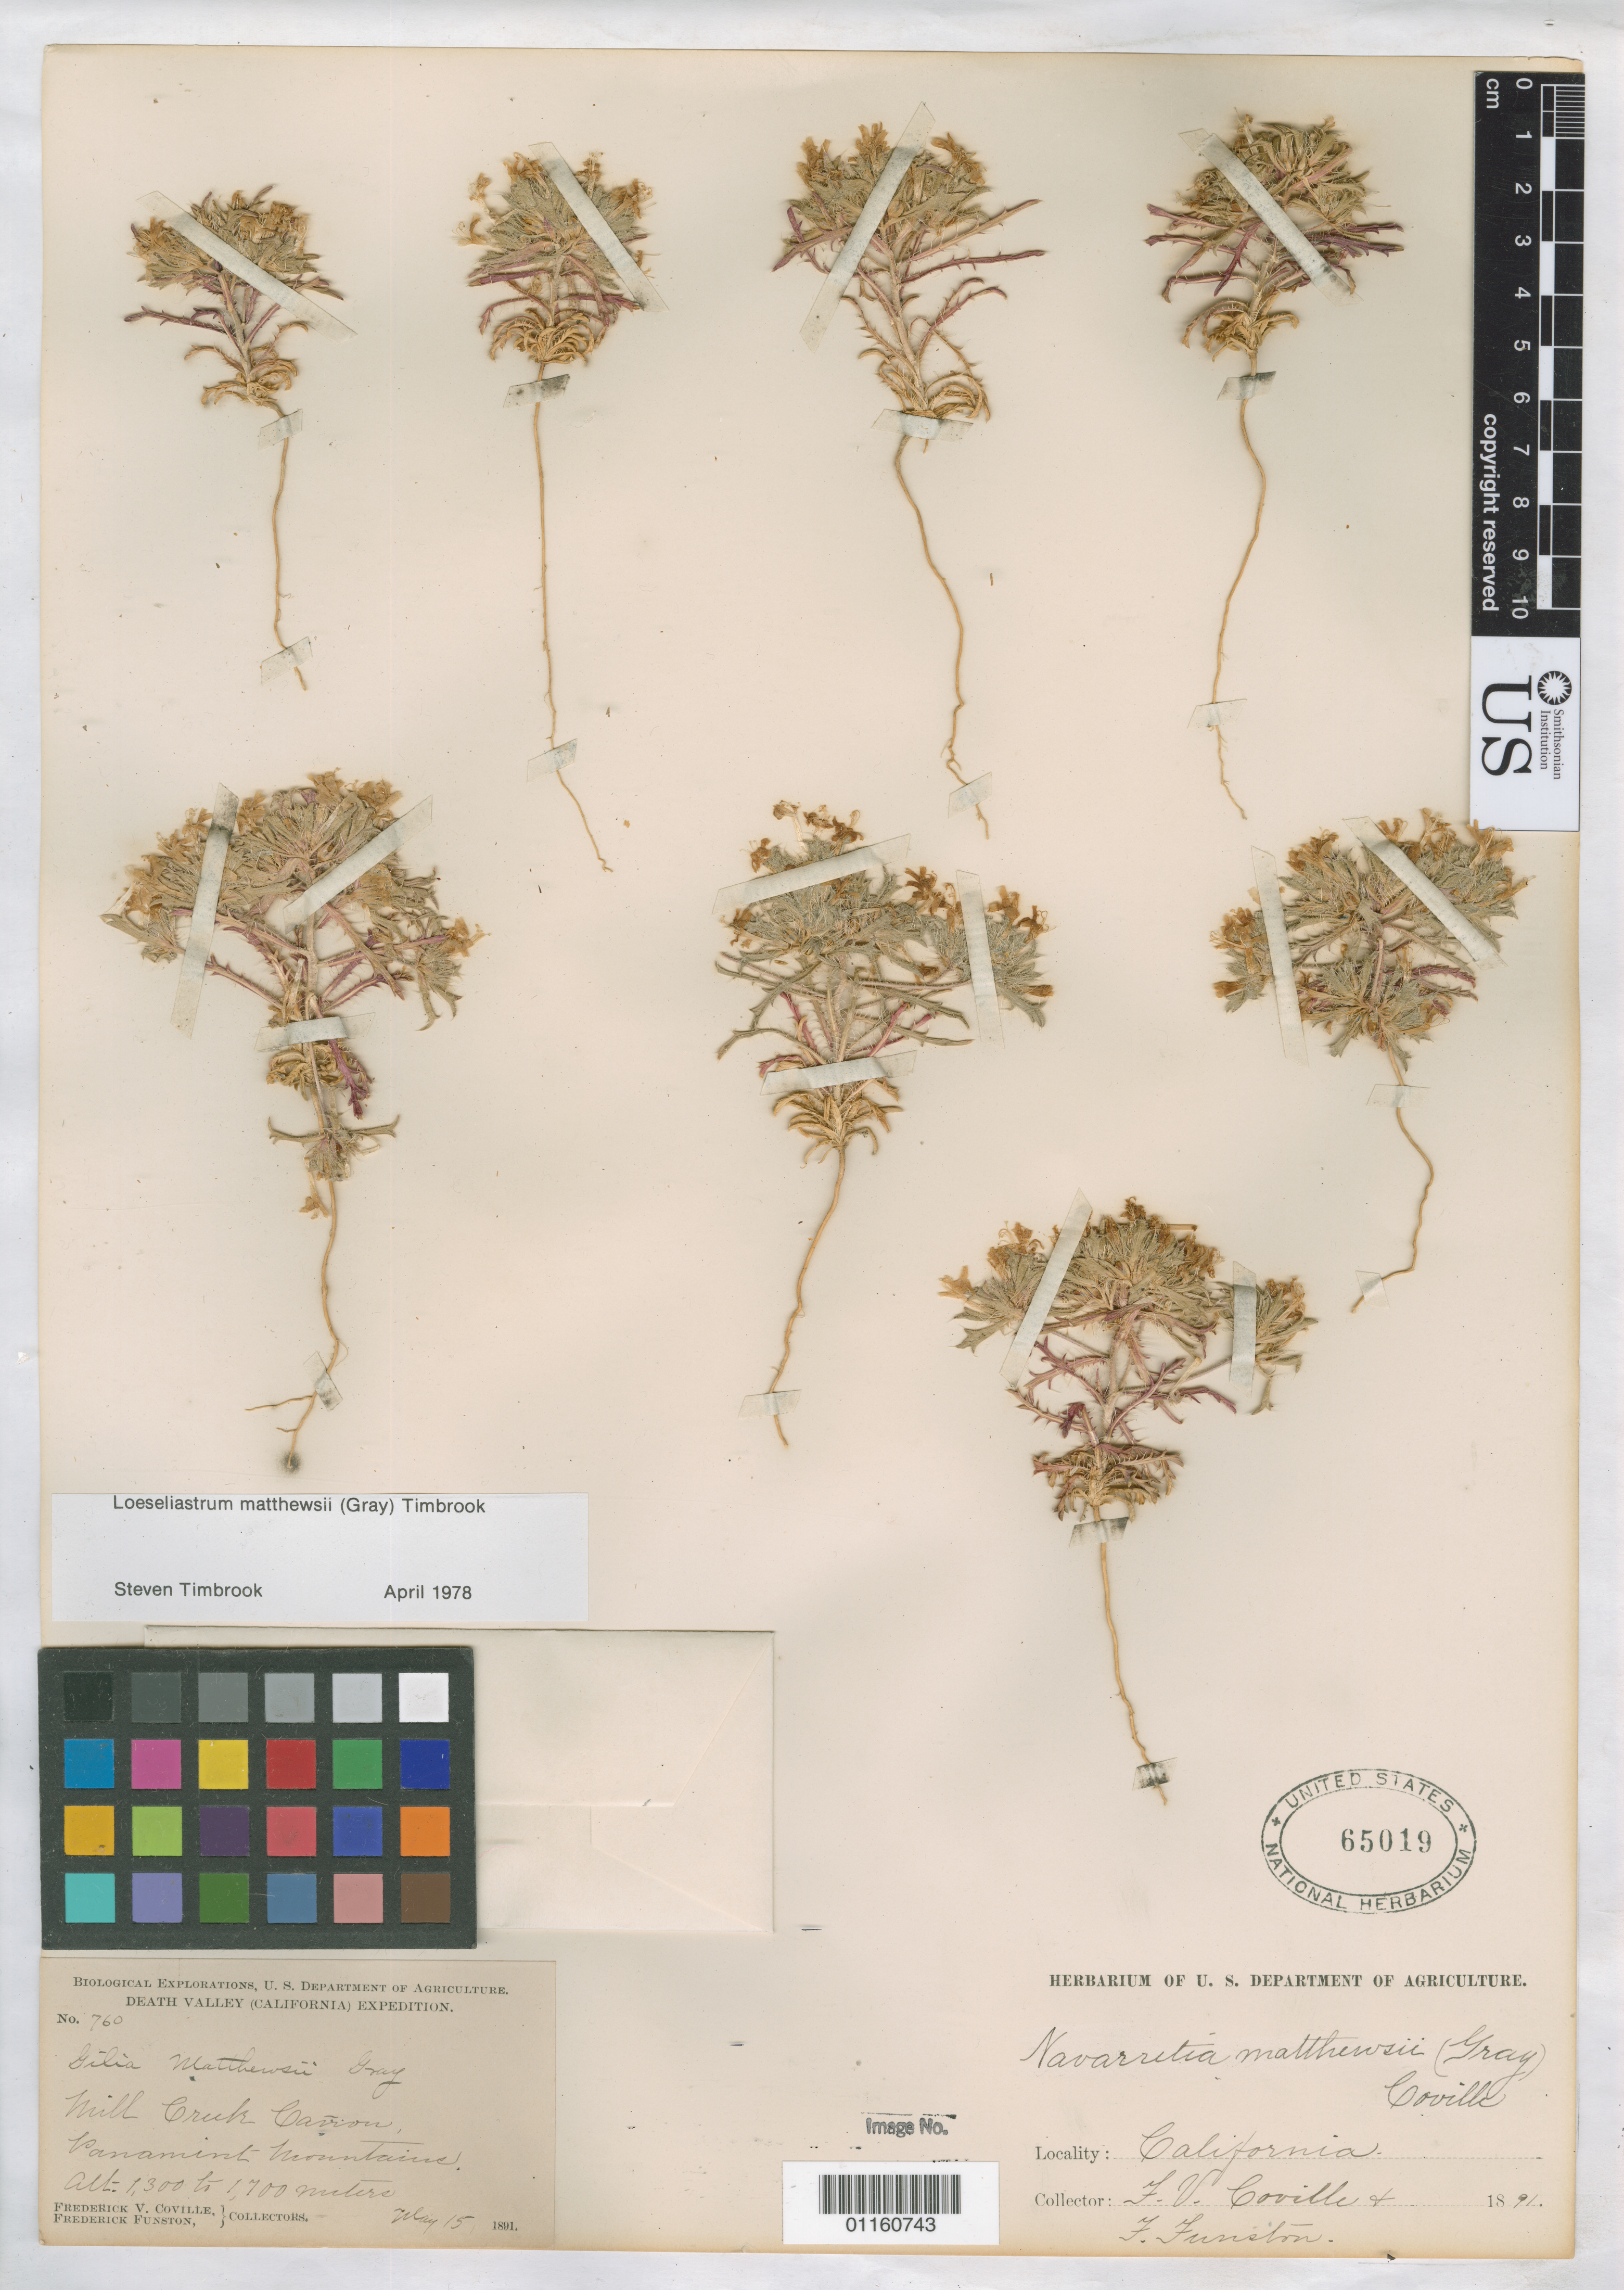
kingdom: Plantae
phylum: Tracheophyta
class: Magnoliopsida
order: Ericales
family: Polemoniaceae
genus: Loeseliastrum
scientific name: Loeseliastrum matthewsii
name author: (A. Gray) Timbrook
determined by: Timbrook, S.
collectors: F. V. Coville & F. Funston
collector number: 760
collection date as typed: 15 May 1891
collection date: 1891-05-15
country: United States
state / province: California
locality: Mill Creek Canyon, Panamint Mountains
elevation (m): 1300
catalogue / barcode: US 65019